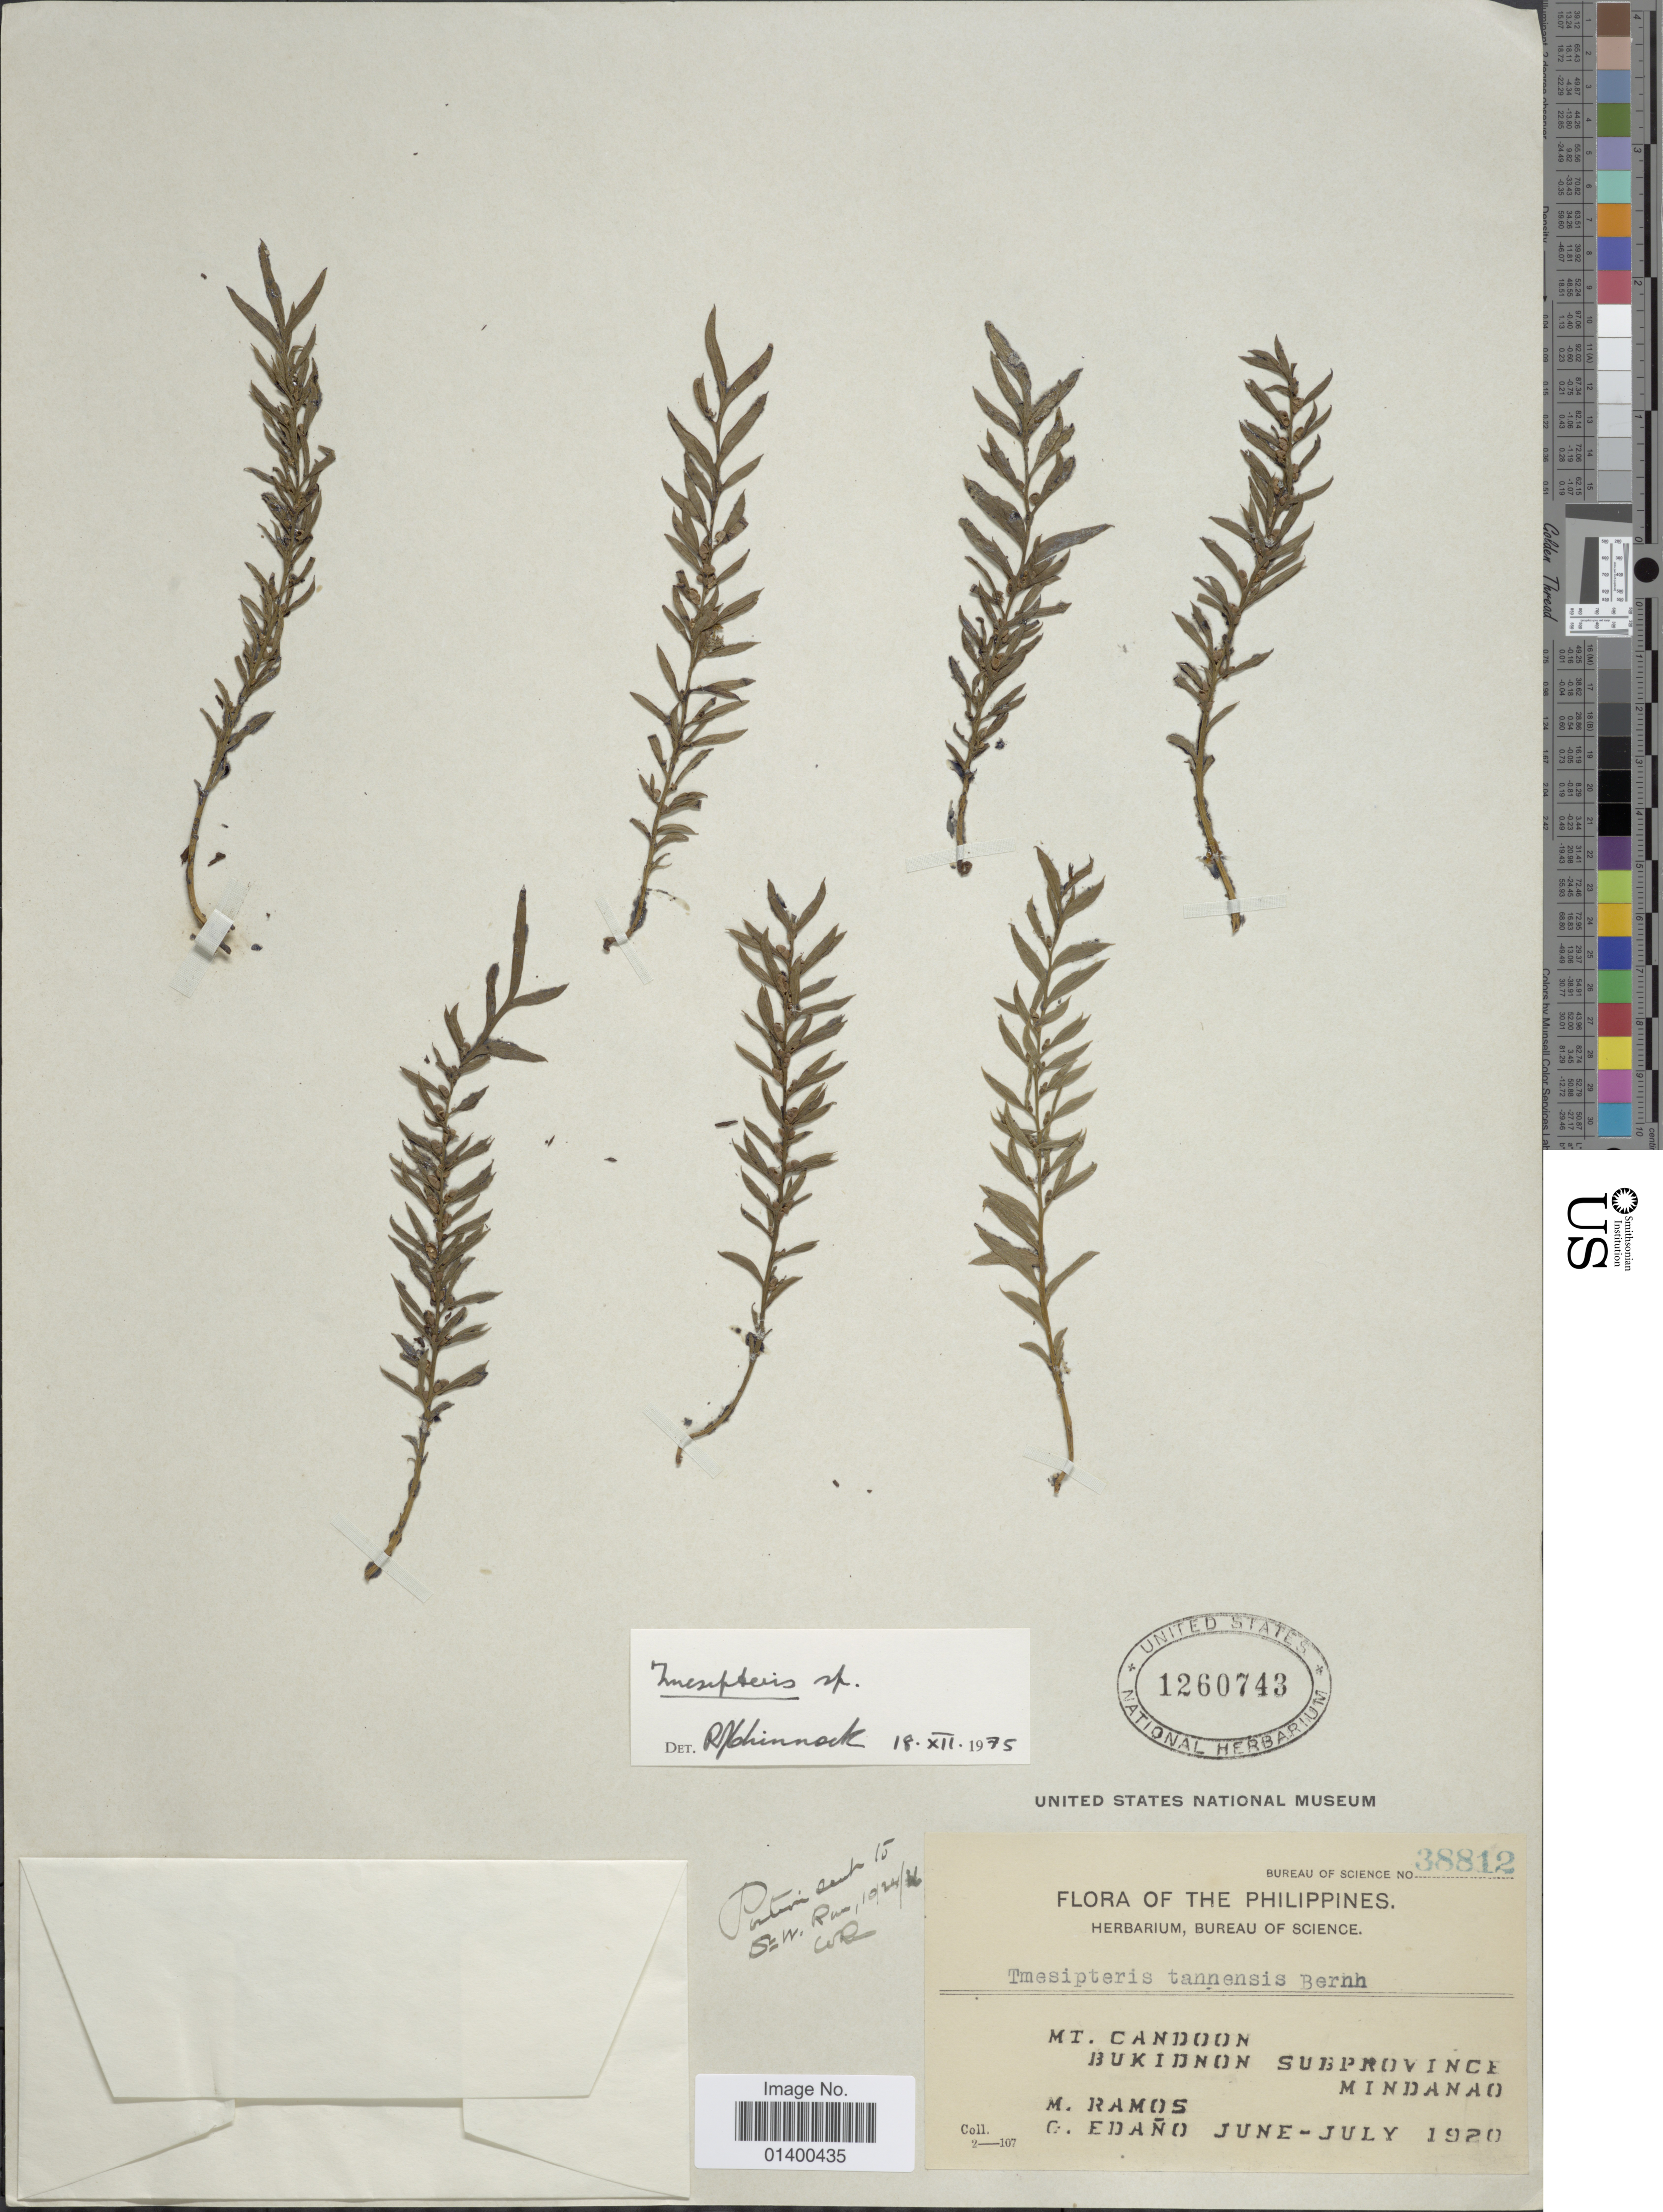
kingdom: Plantae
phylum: Tracheophyta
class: Polypodiopsida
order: Psilotales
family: Psilotaceae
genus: Tmesipteris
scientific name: Tmesipteris oblongifolia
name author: A.F. Braithw.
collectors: M. Ramos & G. Edaño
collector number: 38812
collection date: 1920-06/1920-07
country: Philippines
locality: Mt. Candoon, Bukidnon Subprovince, Mindanao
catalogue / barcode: US 1260743